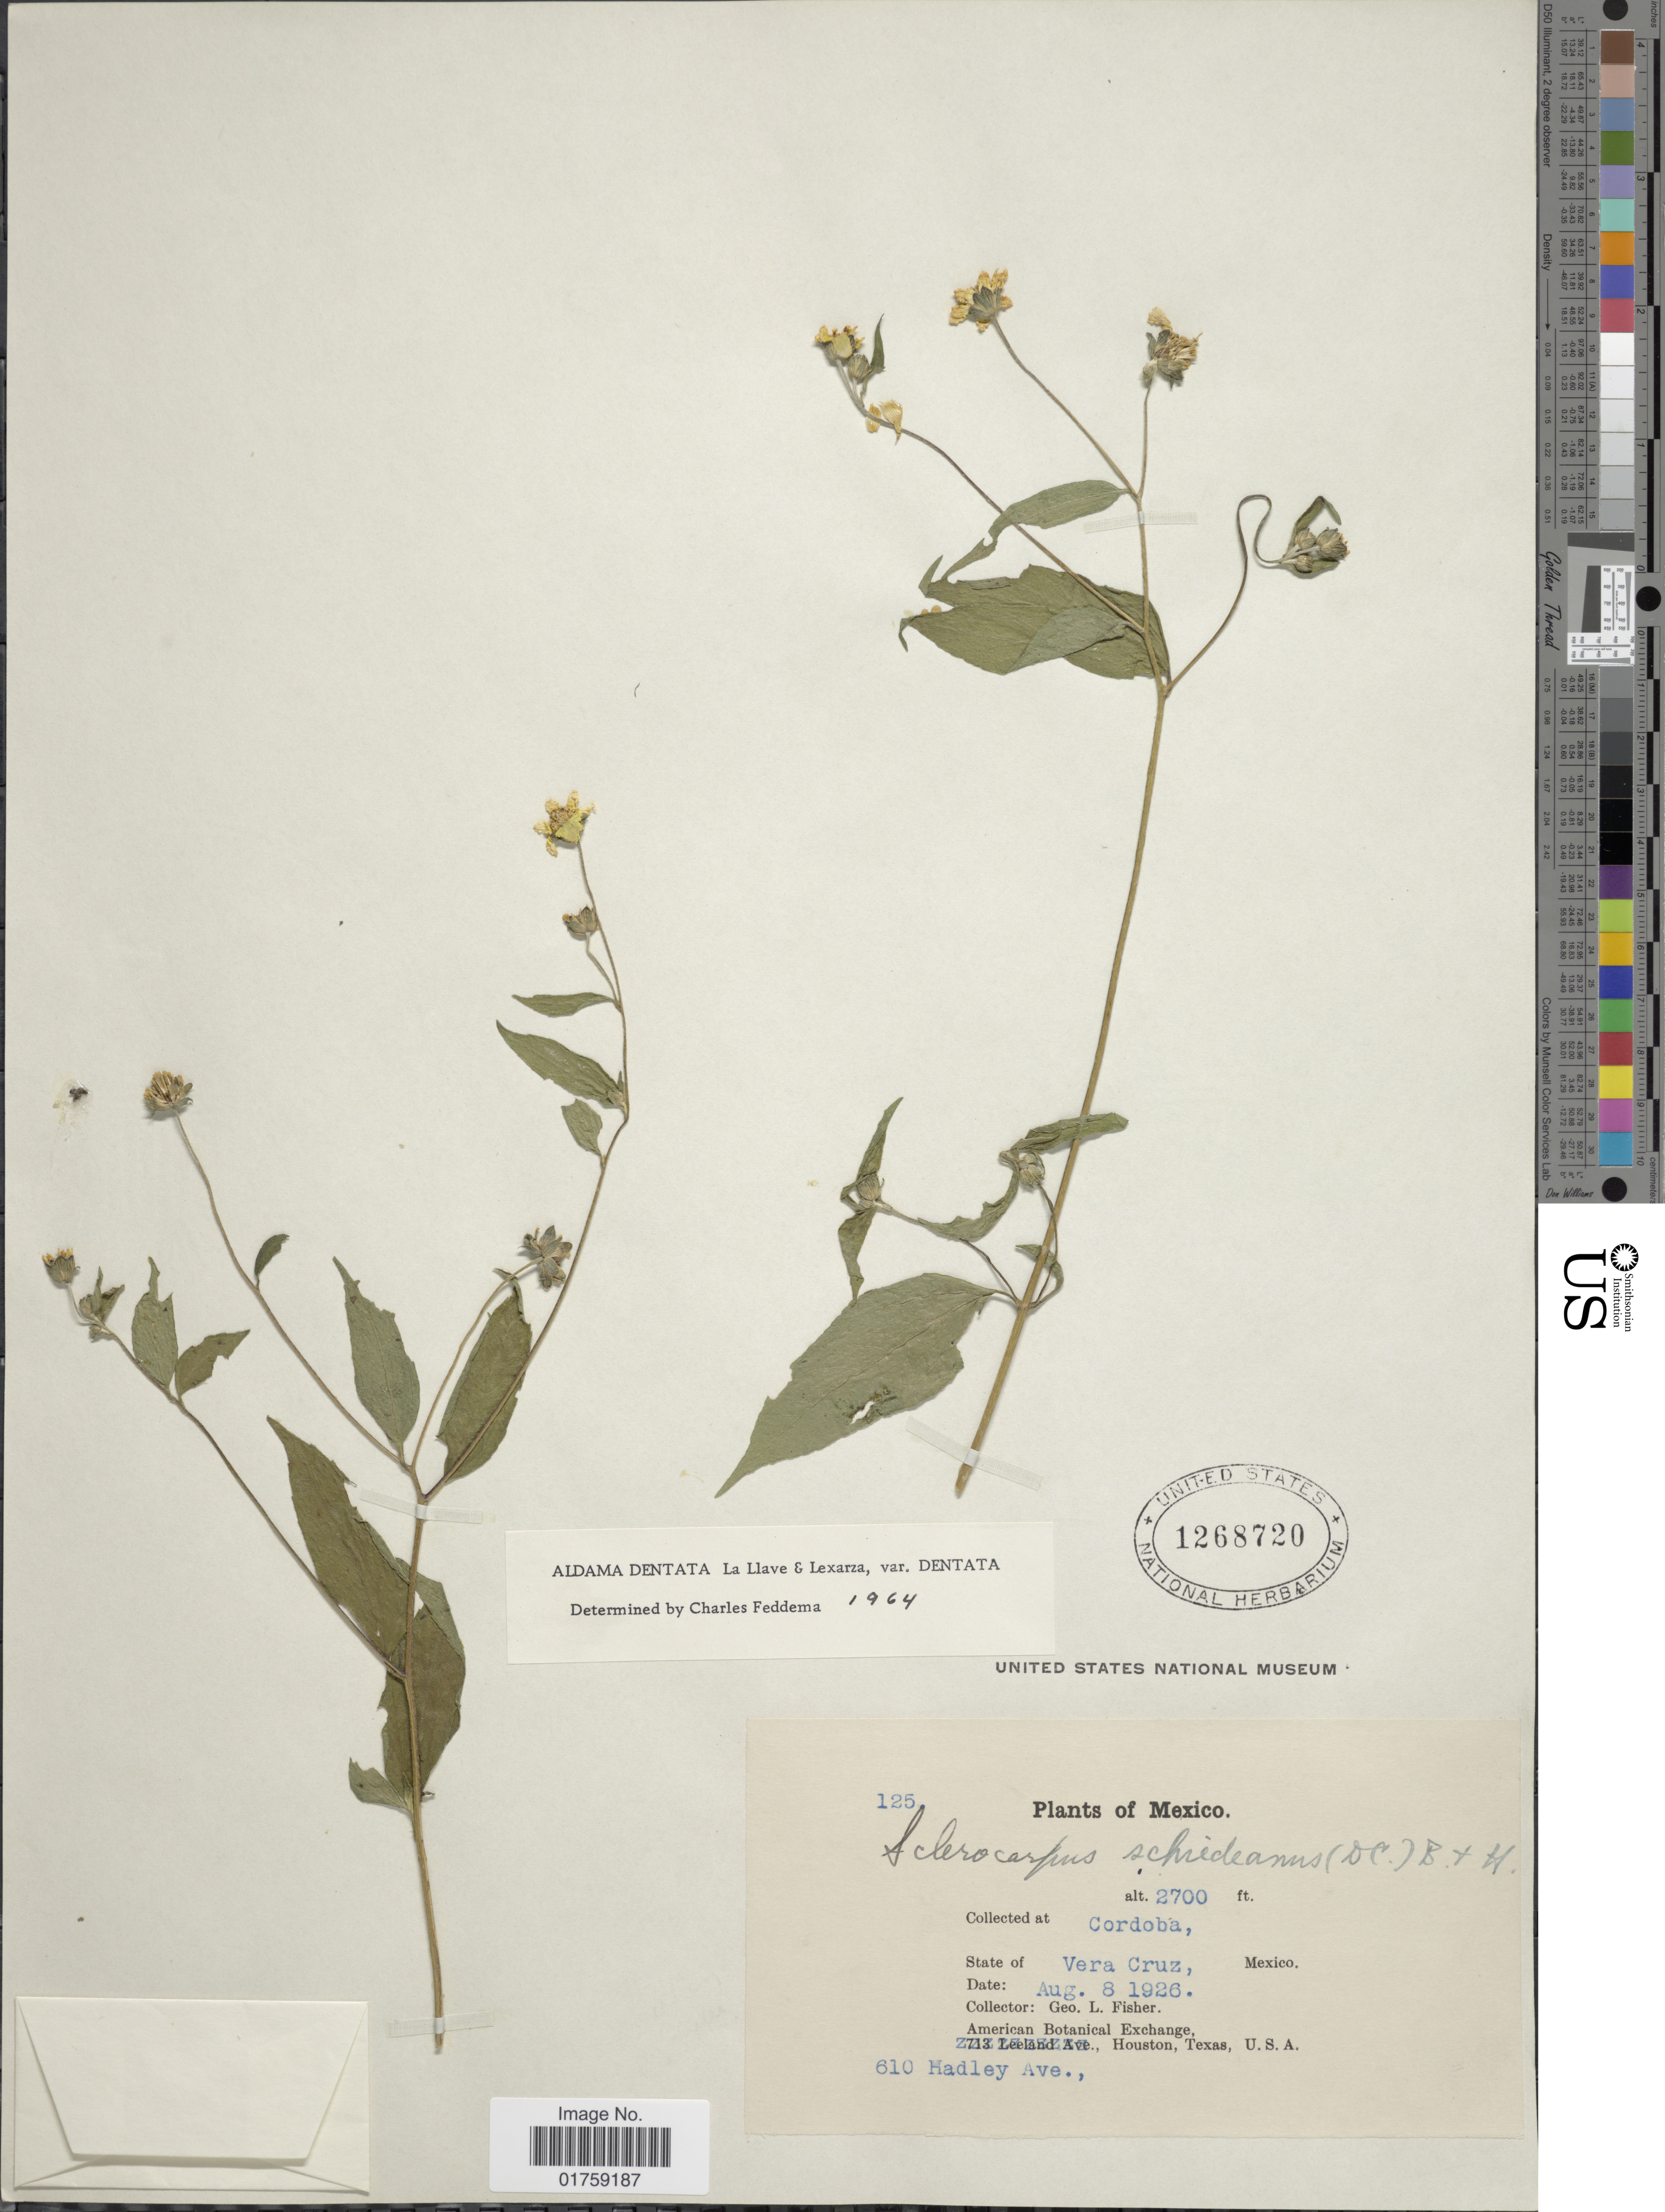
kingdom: Plantae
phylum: Tracheophyta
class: Magnoliopsida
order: Asterales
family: Asteraceae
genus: Sclerocarpus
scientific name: Sclerocarpus dentatus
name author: (La Llave) Benth. & Hook. f. ex Hemsl.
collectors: G. L. Fisher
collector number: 125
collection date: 1926-08-08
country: Mexico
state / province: Veracruz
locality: Mexico. at Cordoba, State of Vera Cruz, Mexico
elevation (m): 823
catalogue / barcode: US 1268720